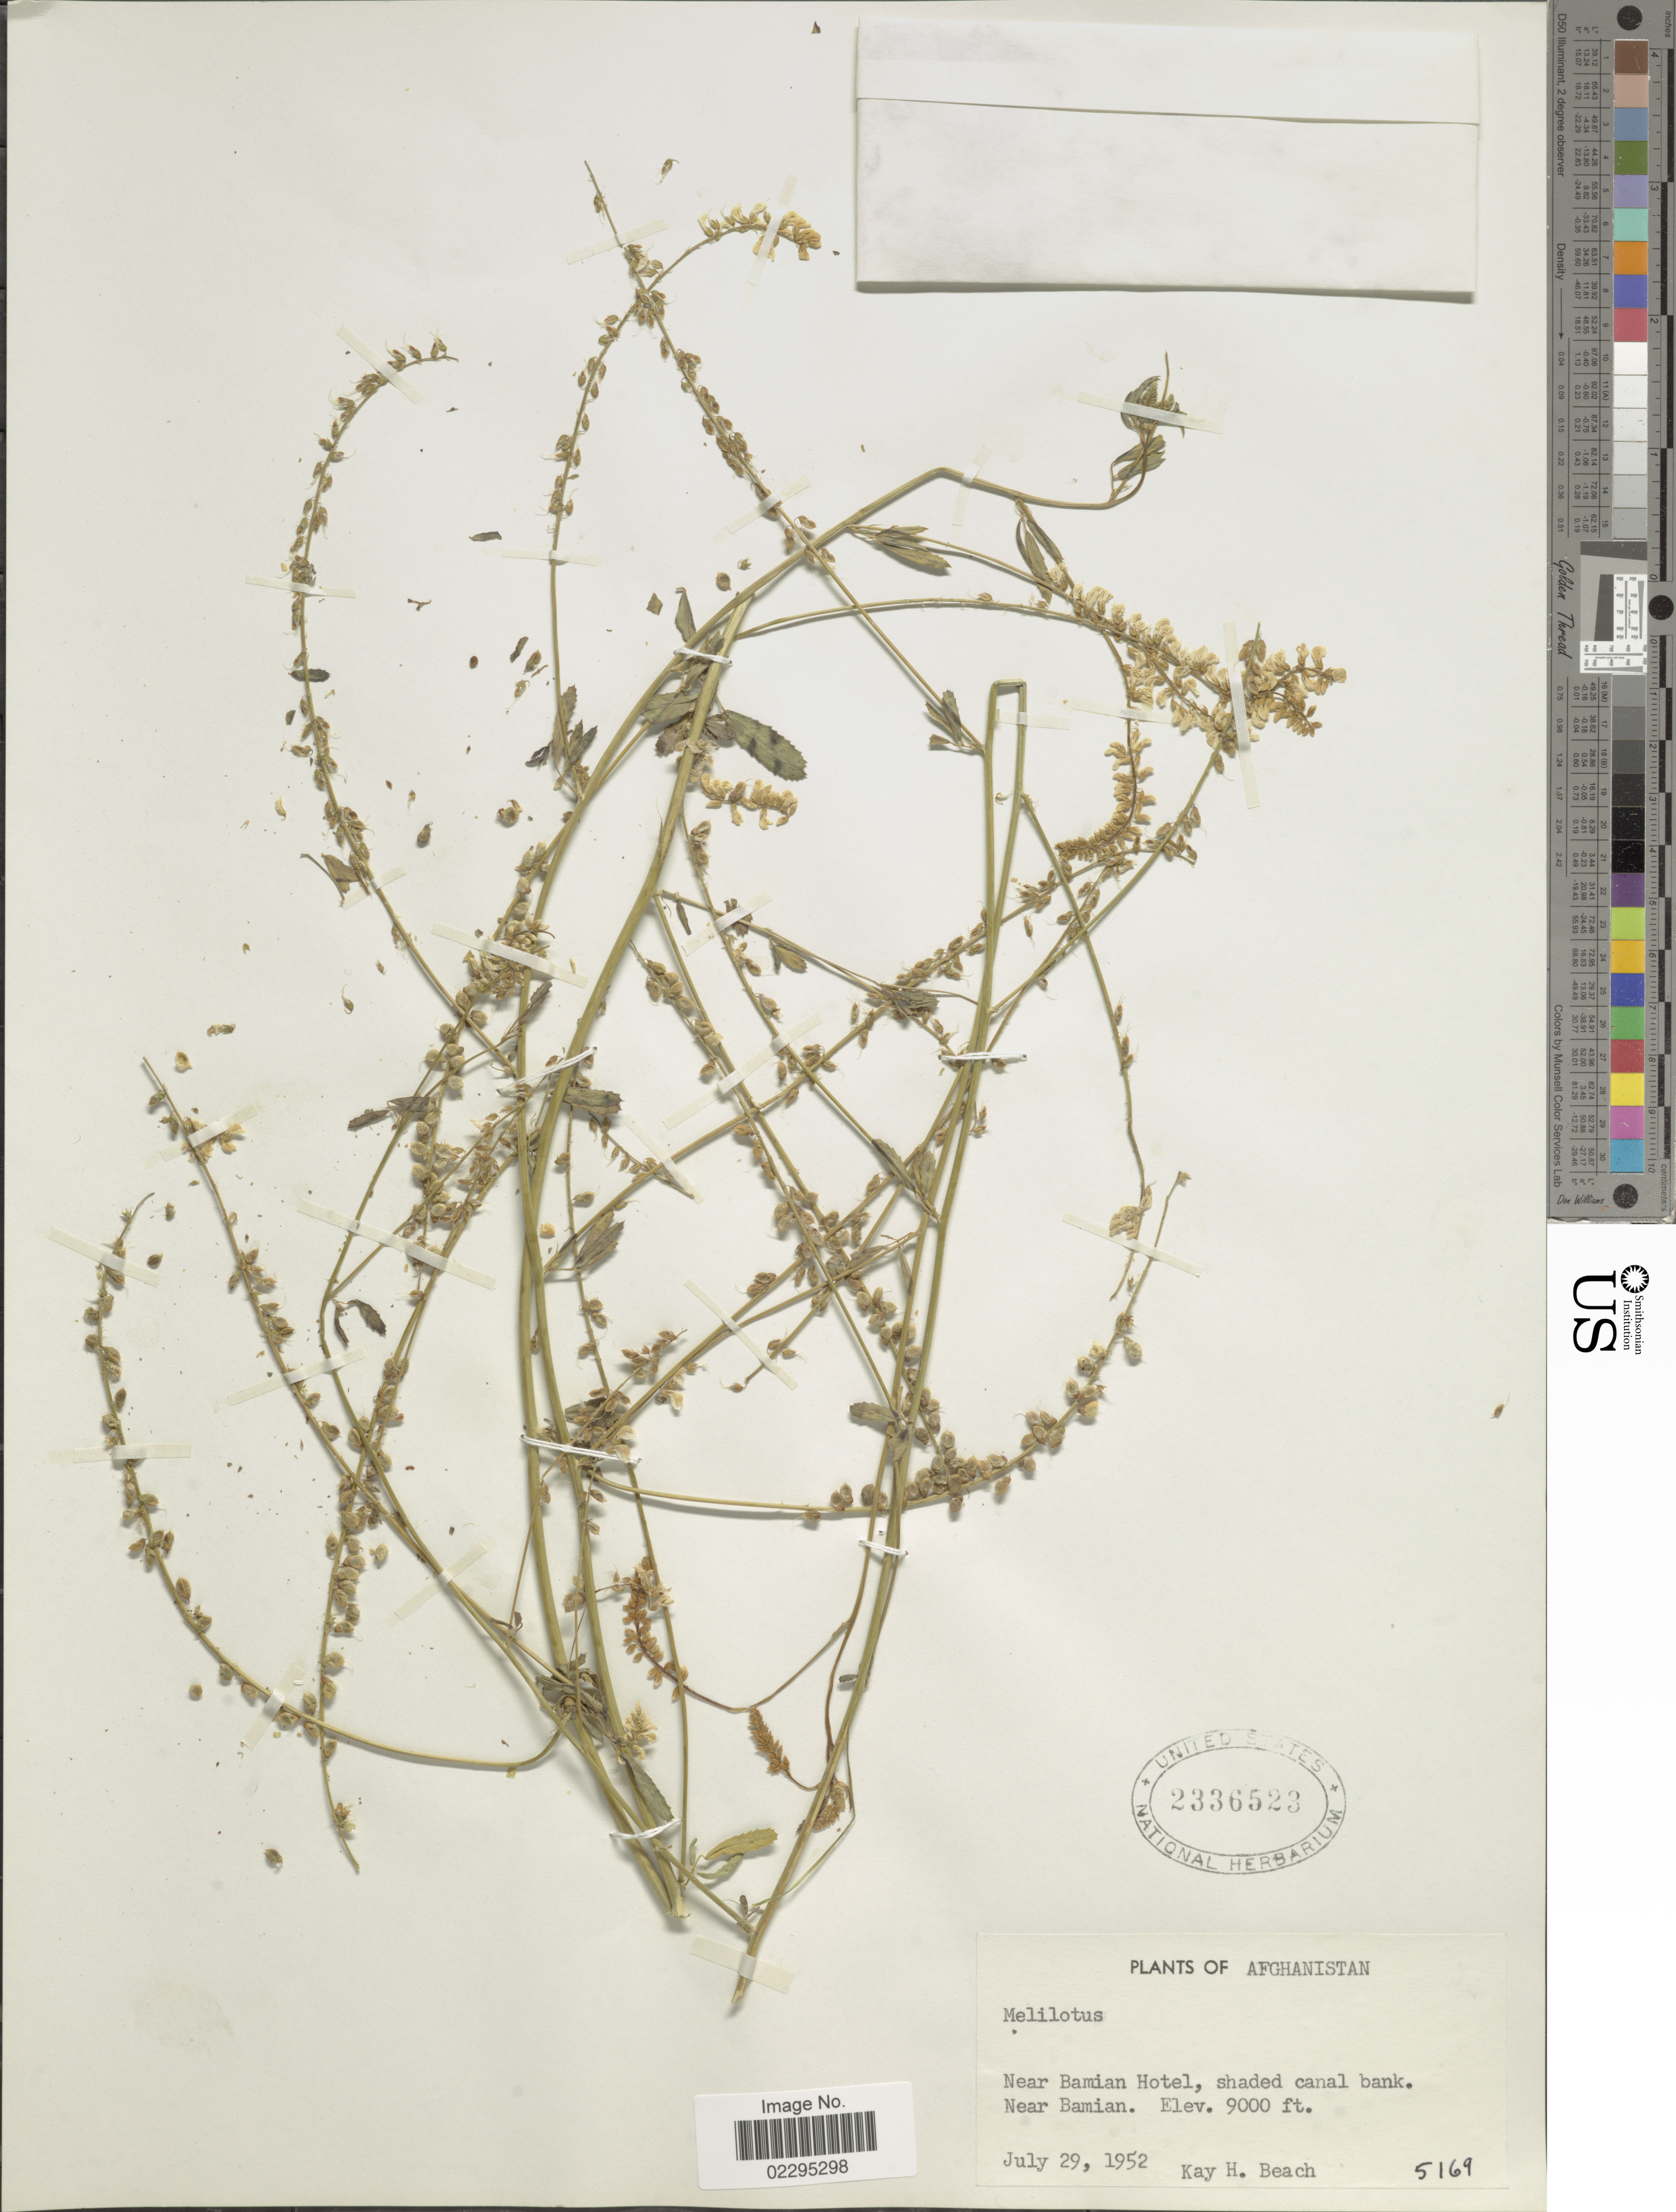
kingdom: Plantae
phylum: Tracheophyta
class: Magnoliopsida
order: Fabales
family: Fabaceae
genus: Melilotus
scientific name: Melilotus sp.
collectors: K. H. Beach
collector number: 5169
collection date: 1952-07-29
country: Afghanistan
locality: Near Bamia Hotel. shaded canal bank Near Bamian.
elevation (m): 2743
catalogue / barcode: US 2336523